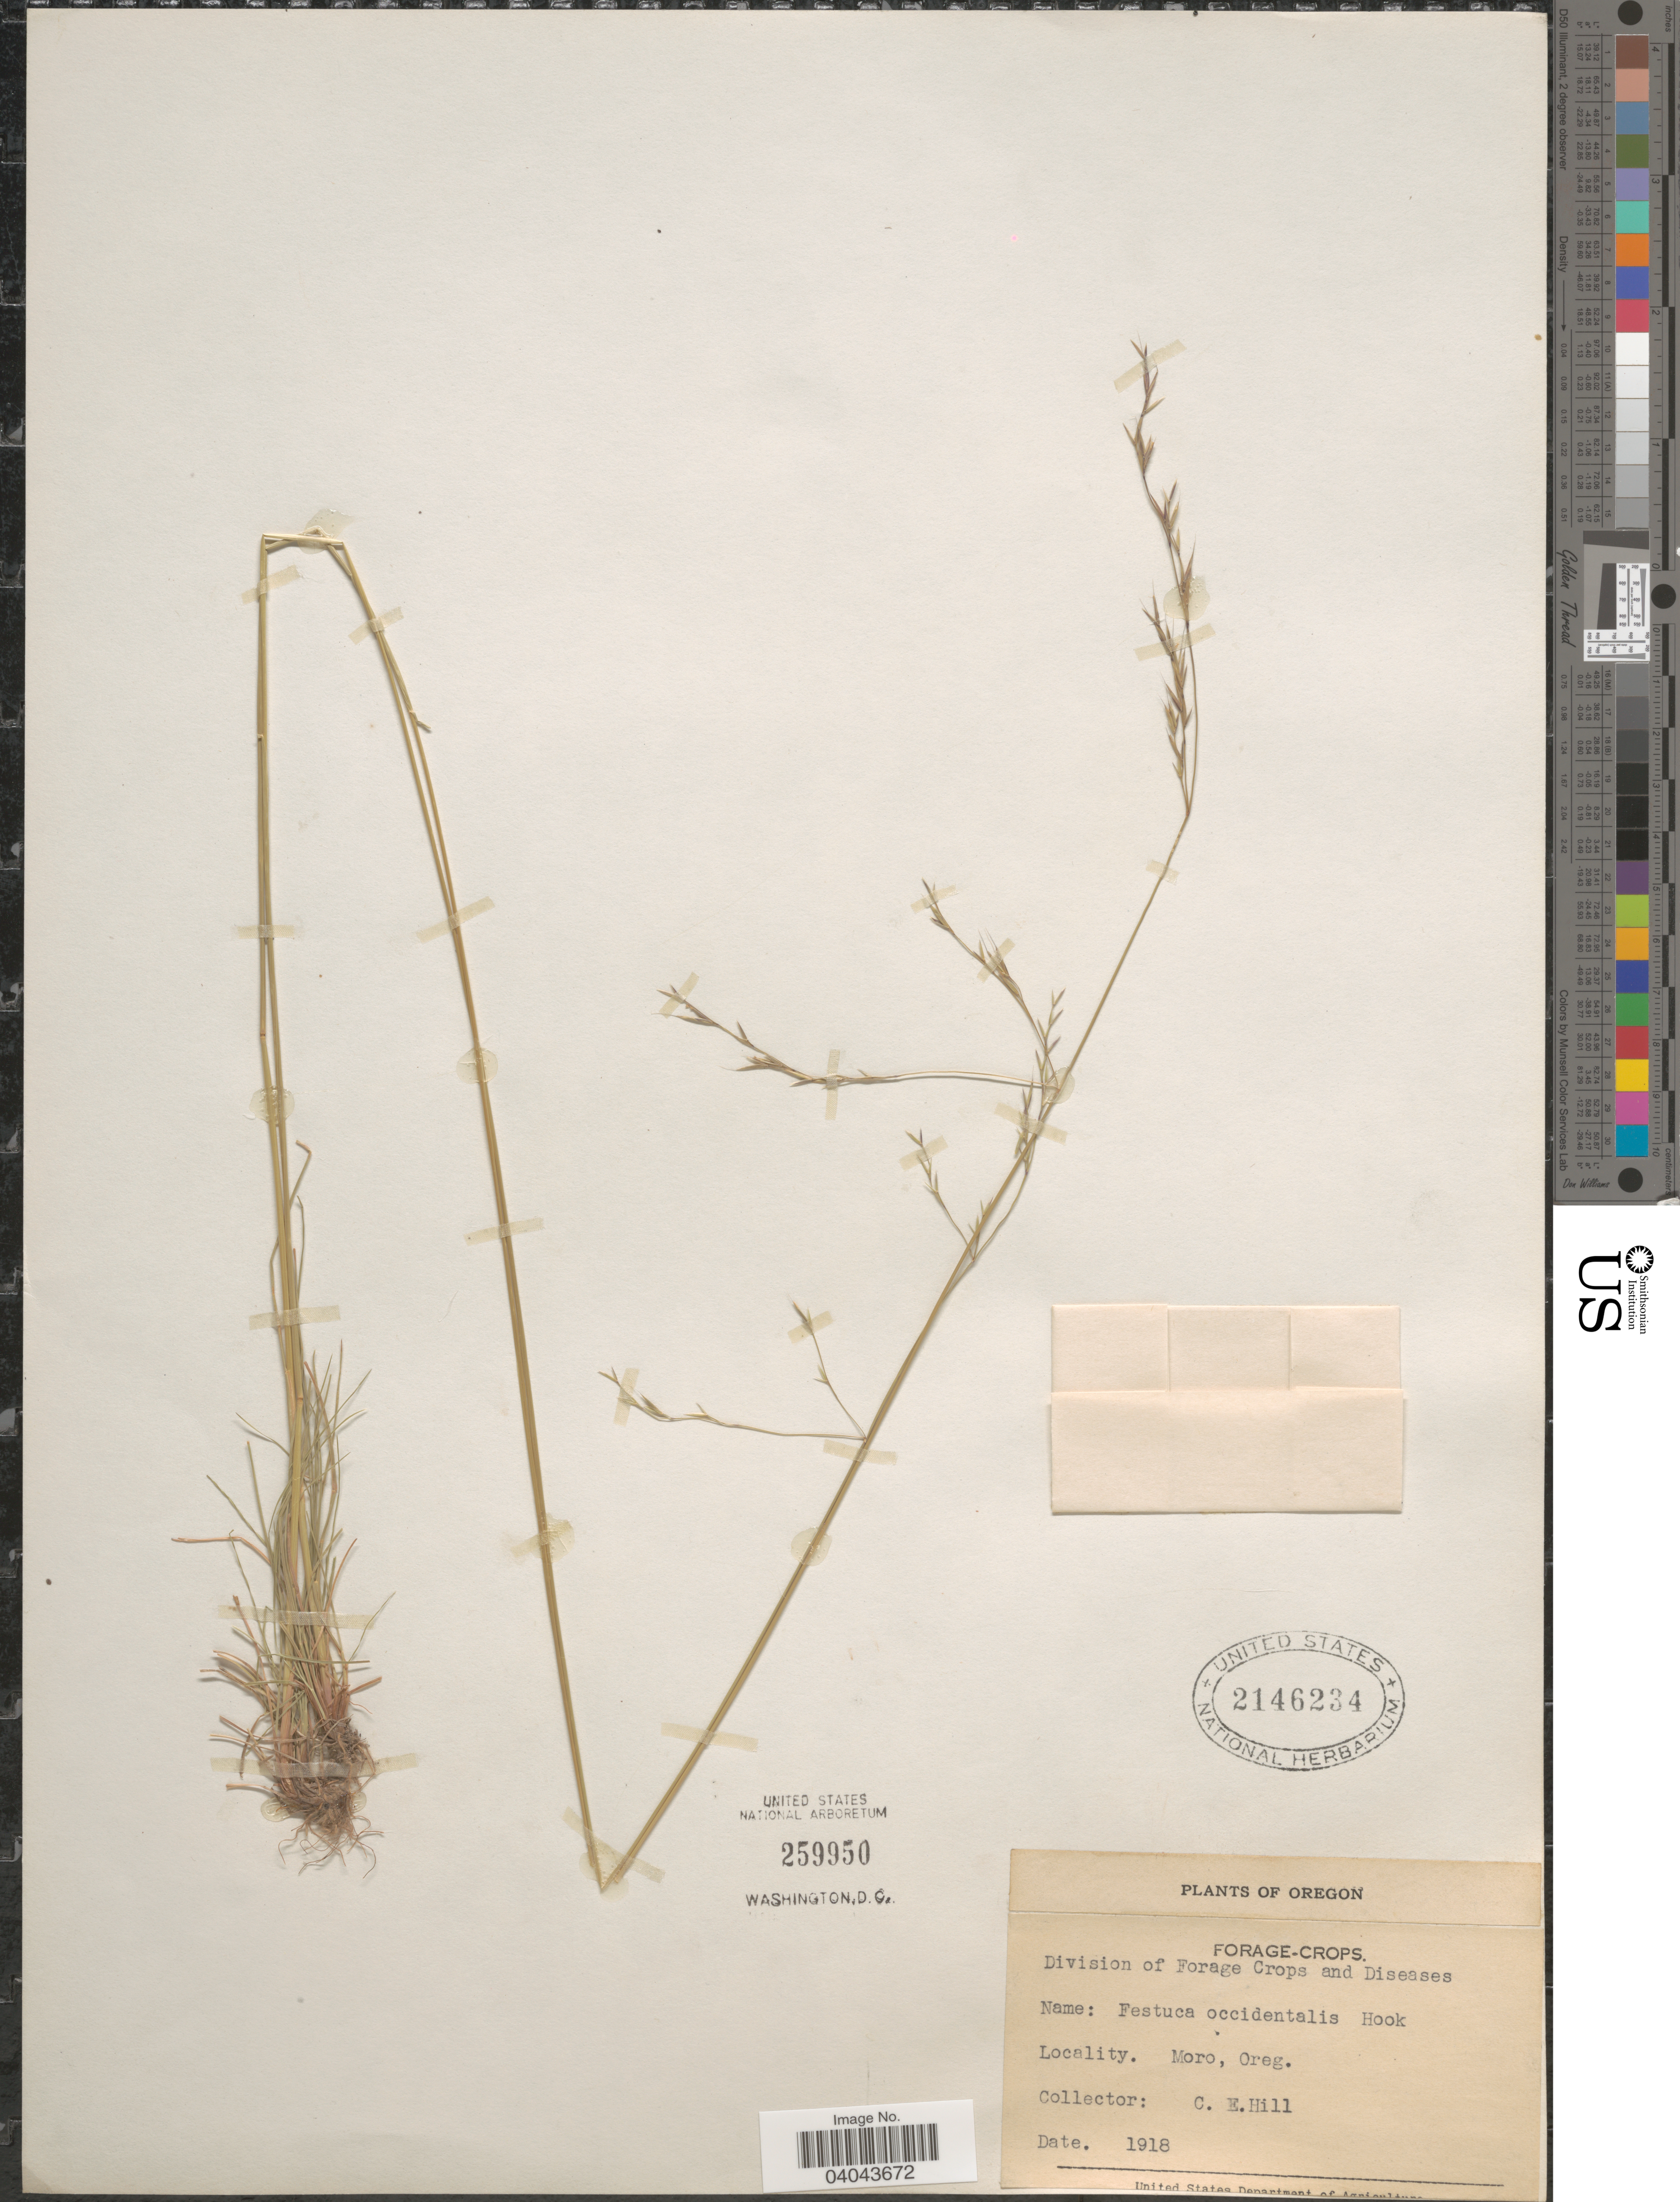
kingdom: Plantae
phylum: Tracheophyta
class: Liliopsida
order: Poales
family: Poaceae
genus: Festuca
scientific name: Festuca occidentalis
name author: Hook.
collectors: C. Hill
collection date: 1918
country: United States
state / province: Oregon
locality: Moro.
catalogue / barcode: US 2146234